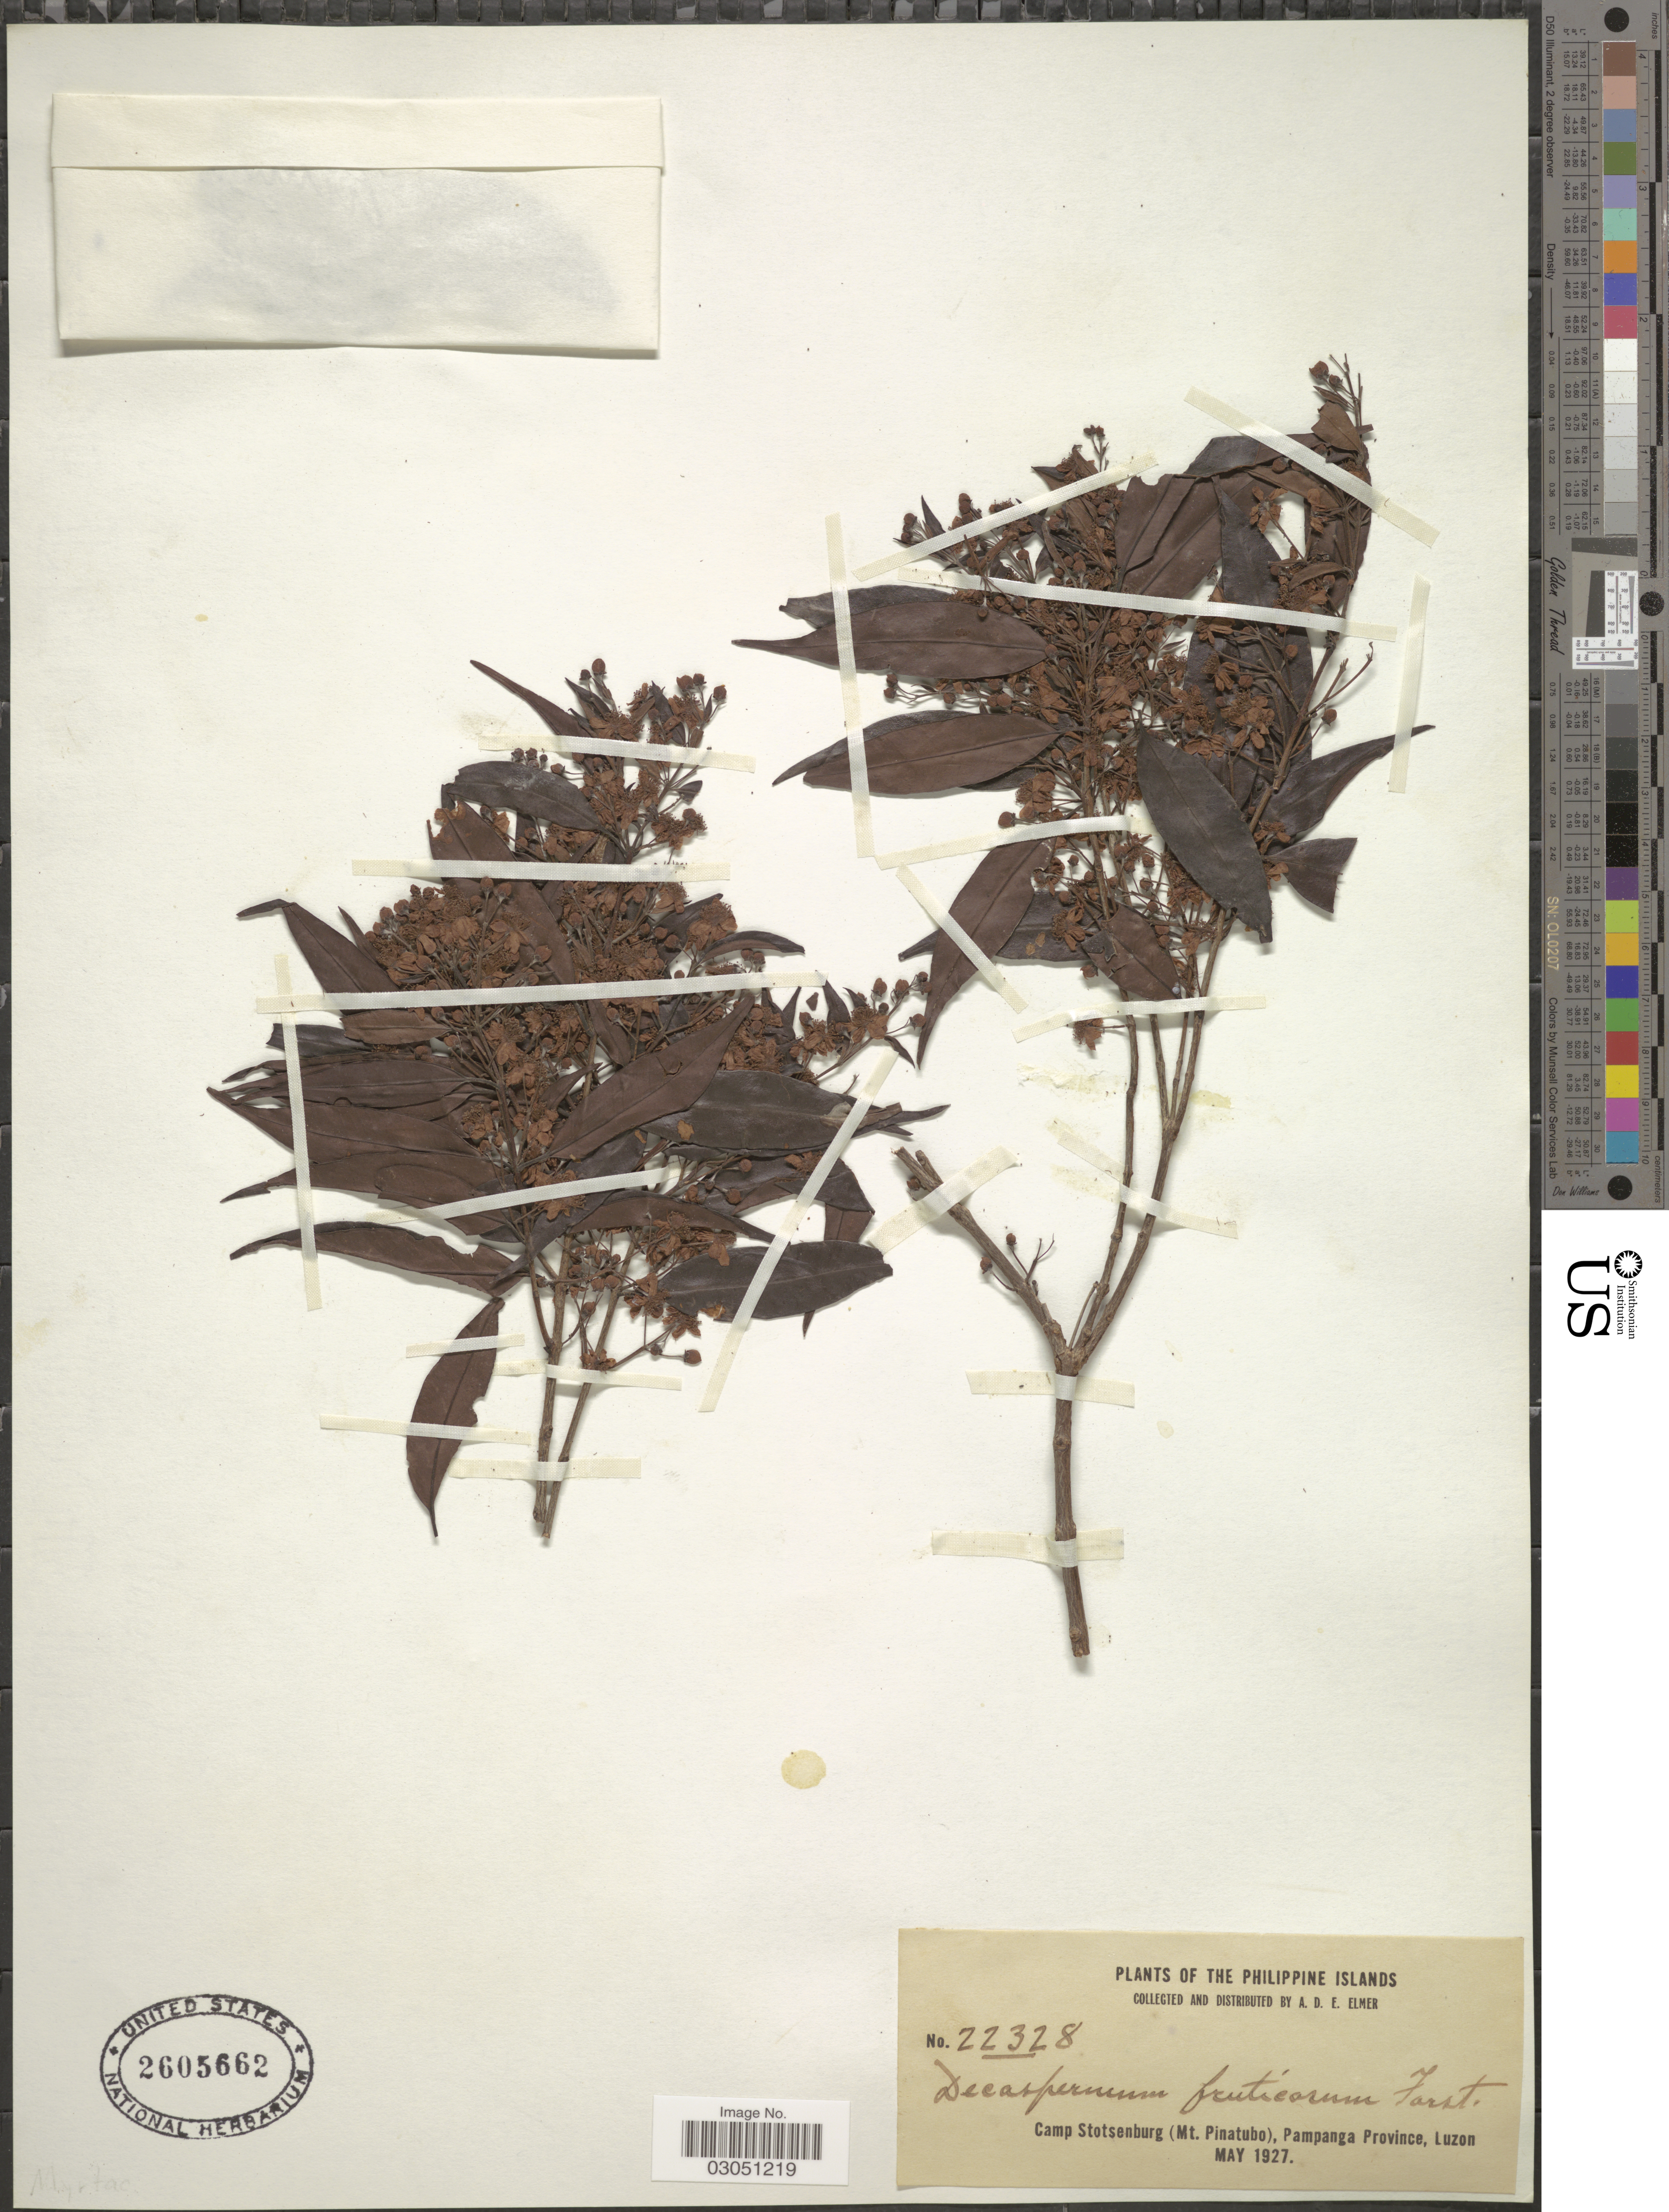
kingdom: Plantae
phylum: Tracheophyta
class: Magnoliopsida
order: Myrtales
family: Myrtaceae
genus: Decaspermum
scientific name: Decaspermum fruticosum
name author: J.R. Forst. & G. Forst.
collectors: A. D. E. Elmer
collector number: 22328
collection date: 1927-05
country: Philippines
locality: The Philippine Islands, Camp Stotsenburg (Mt. Pinatubo), Pampanga Province, Luzon.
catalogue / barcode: US 2605662